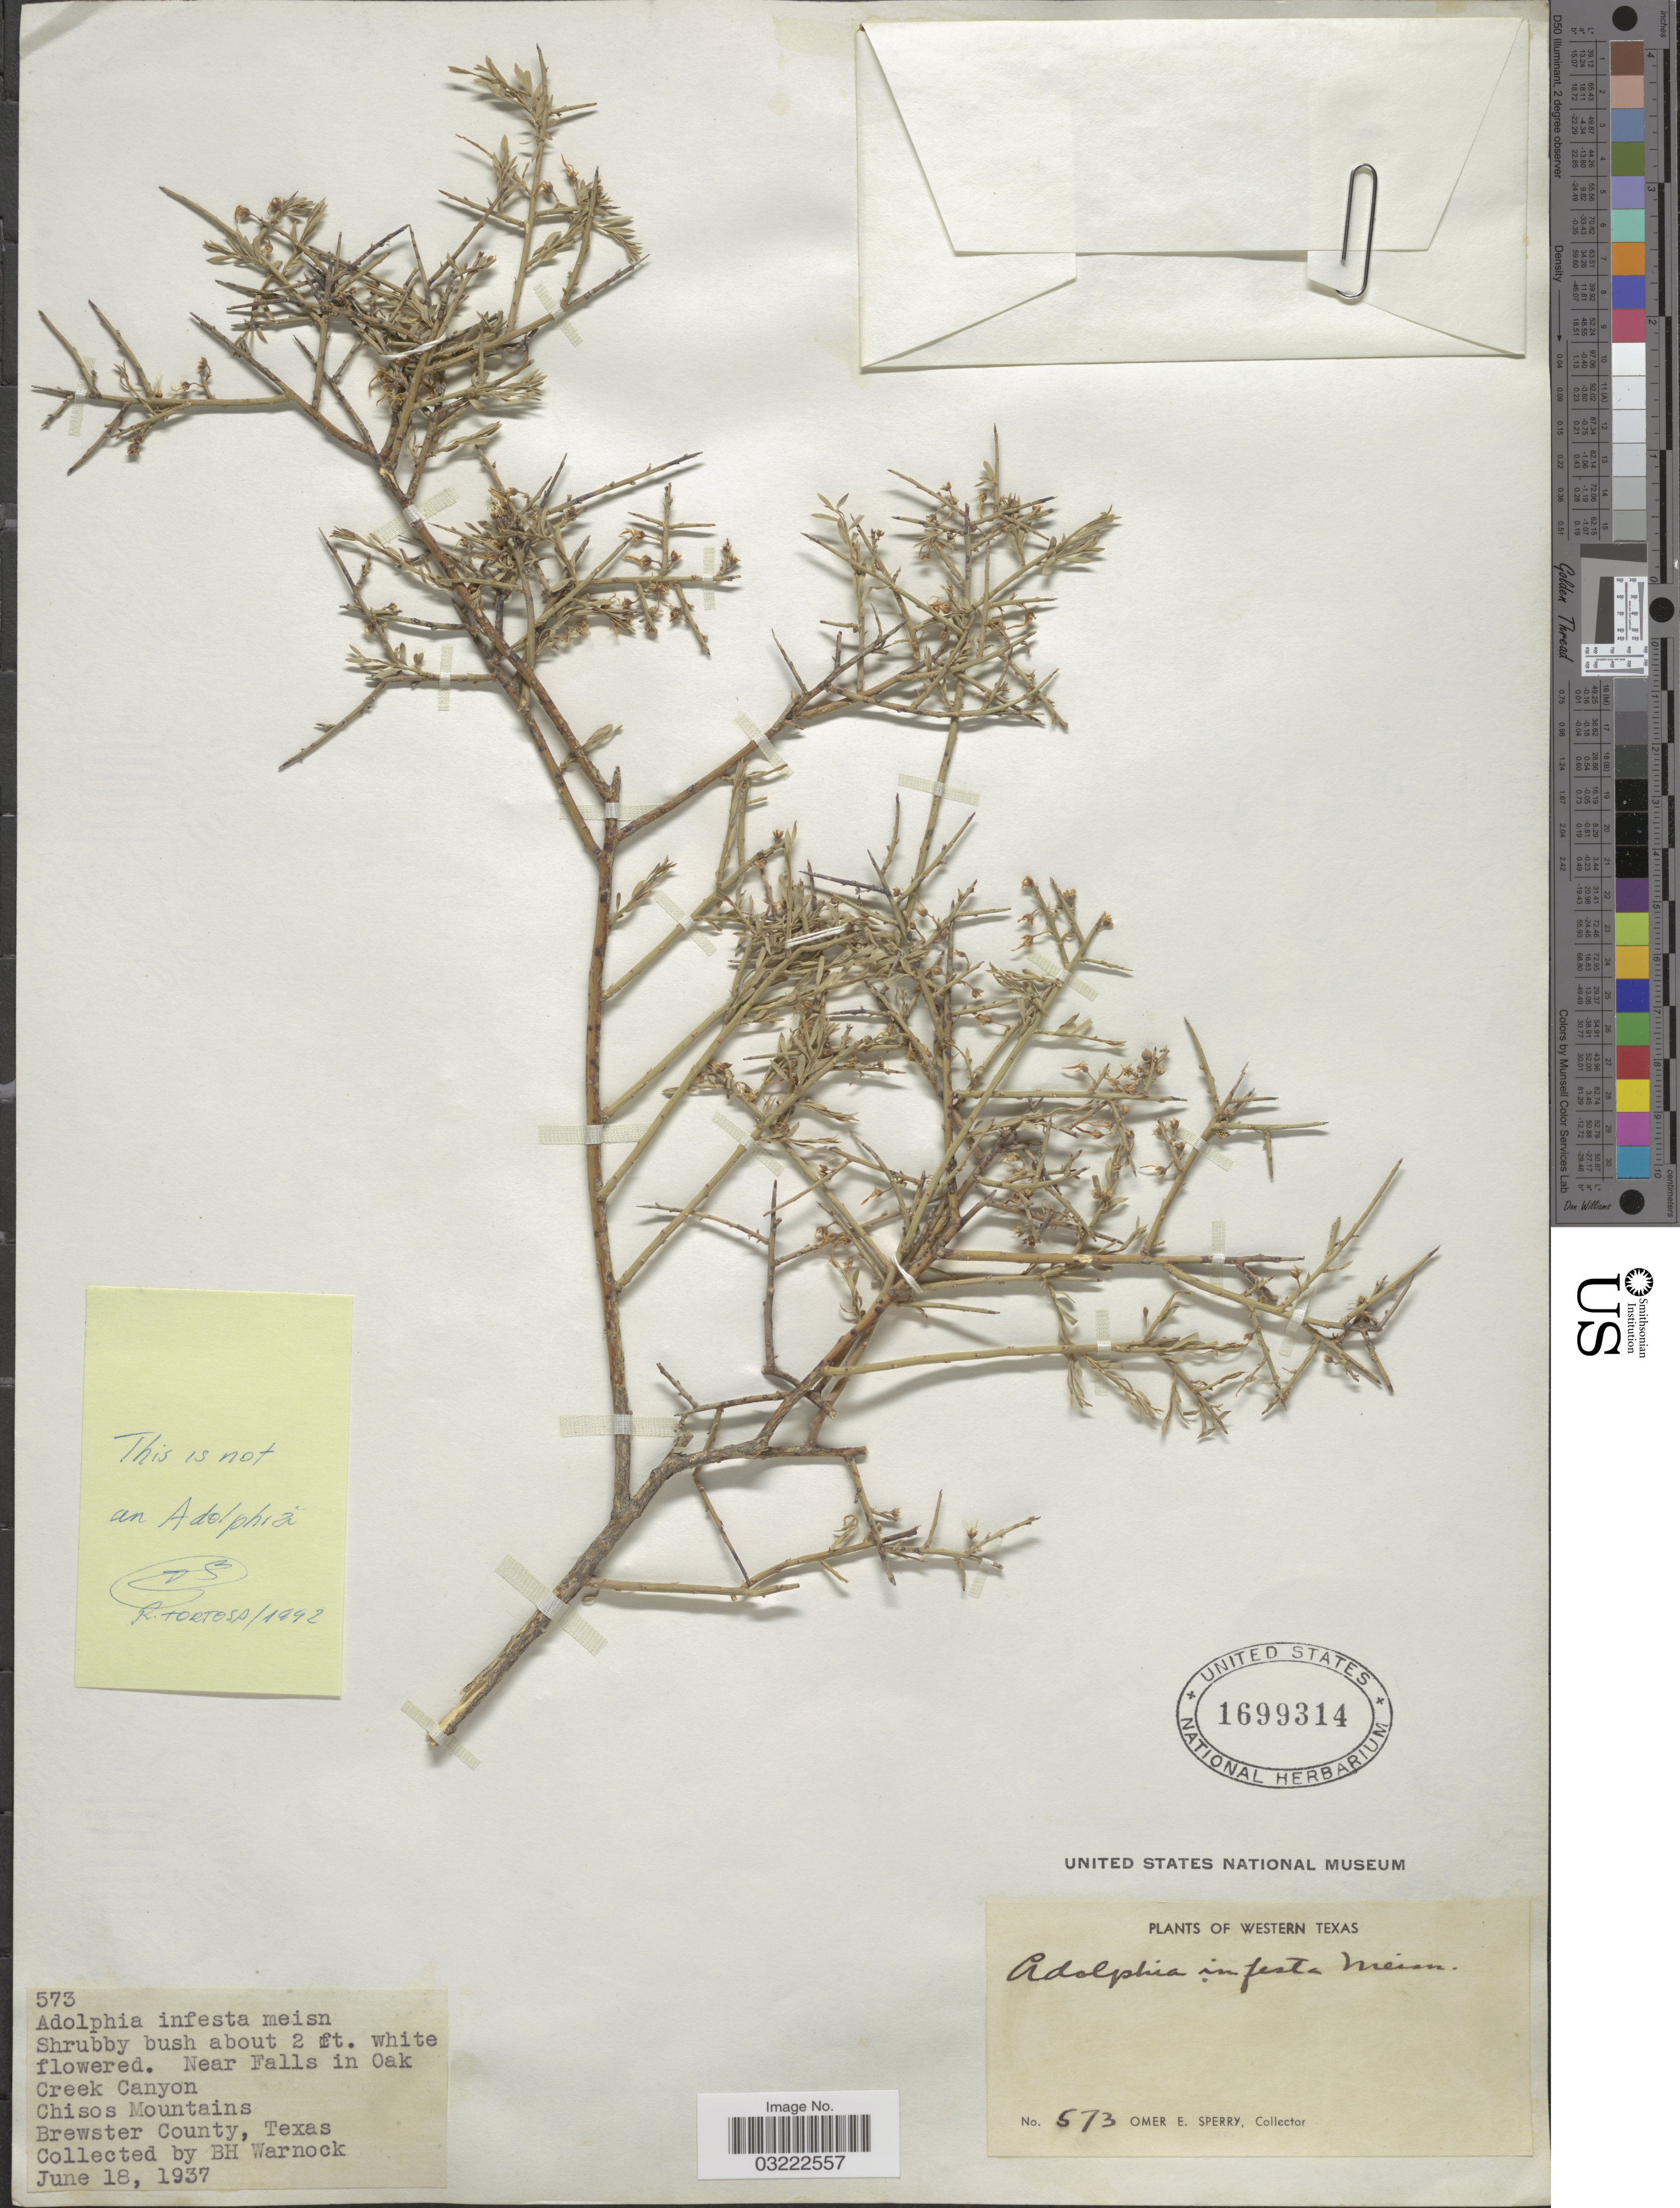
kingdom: Plantae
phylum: Tracheophyta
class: Magnoliopsida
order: Rosales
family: Rhamnaceae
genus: Adolphia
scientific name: Adolphia infesta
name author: (Kunth) Meisn.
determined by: Turner, B. L.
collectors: B. H. Warnock & O. E. Sperry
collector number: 573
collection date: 1937-06-18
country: United States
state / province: Texas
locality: Western Texas, Near Falls in Oak Creek Canyon, Chisos Mountains, Brewster County.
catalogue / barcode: US 1699314